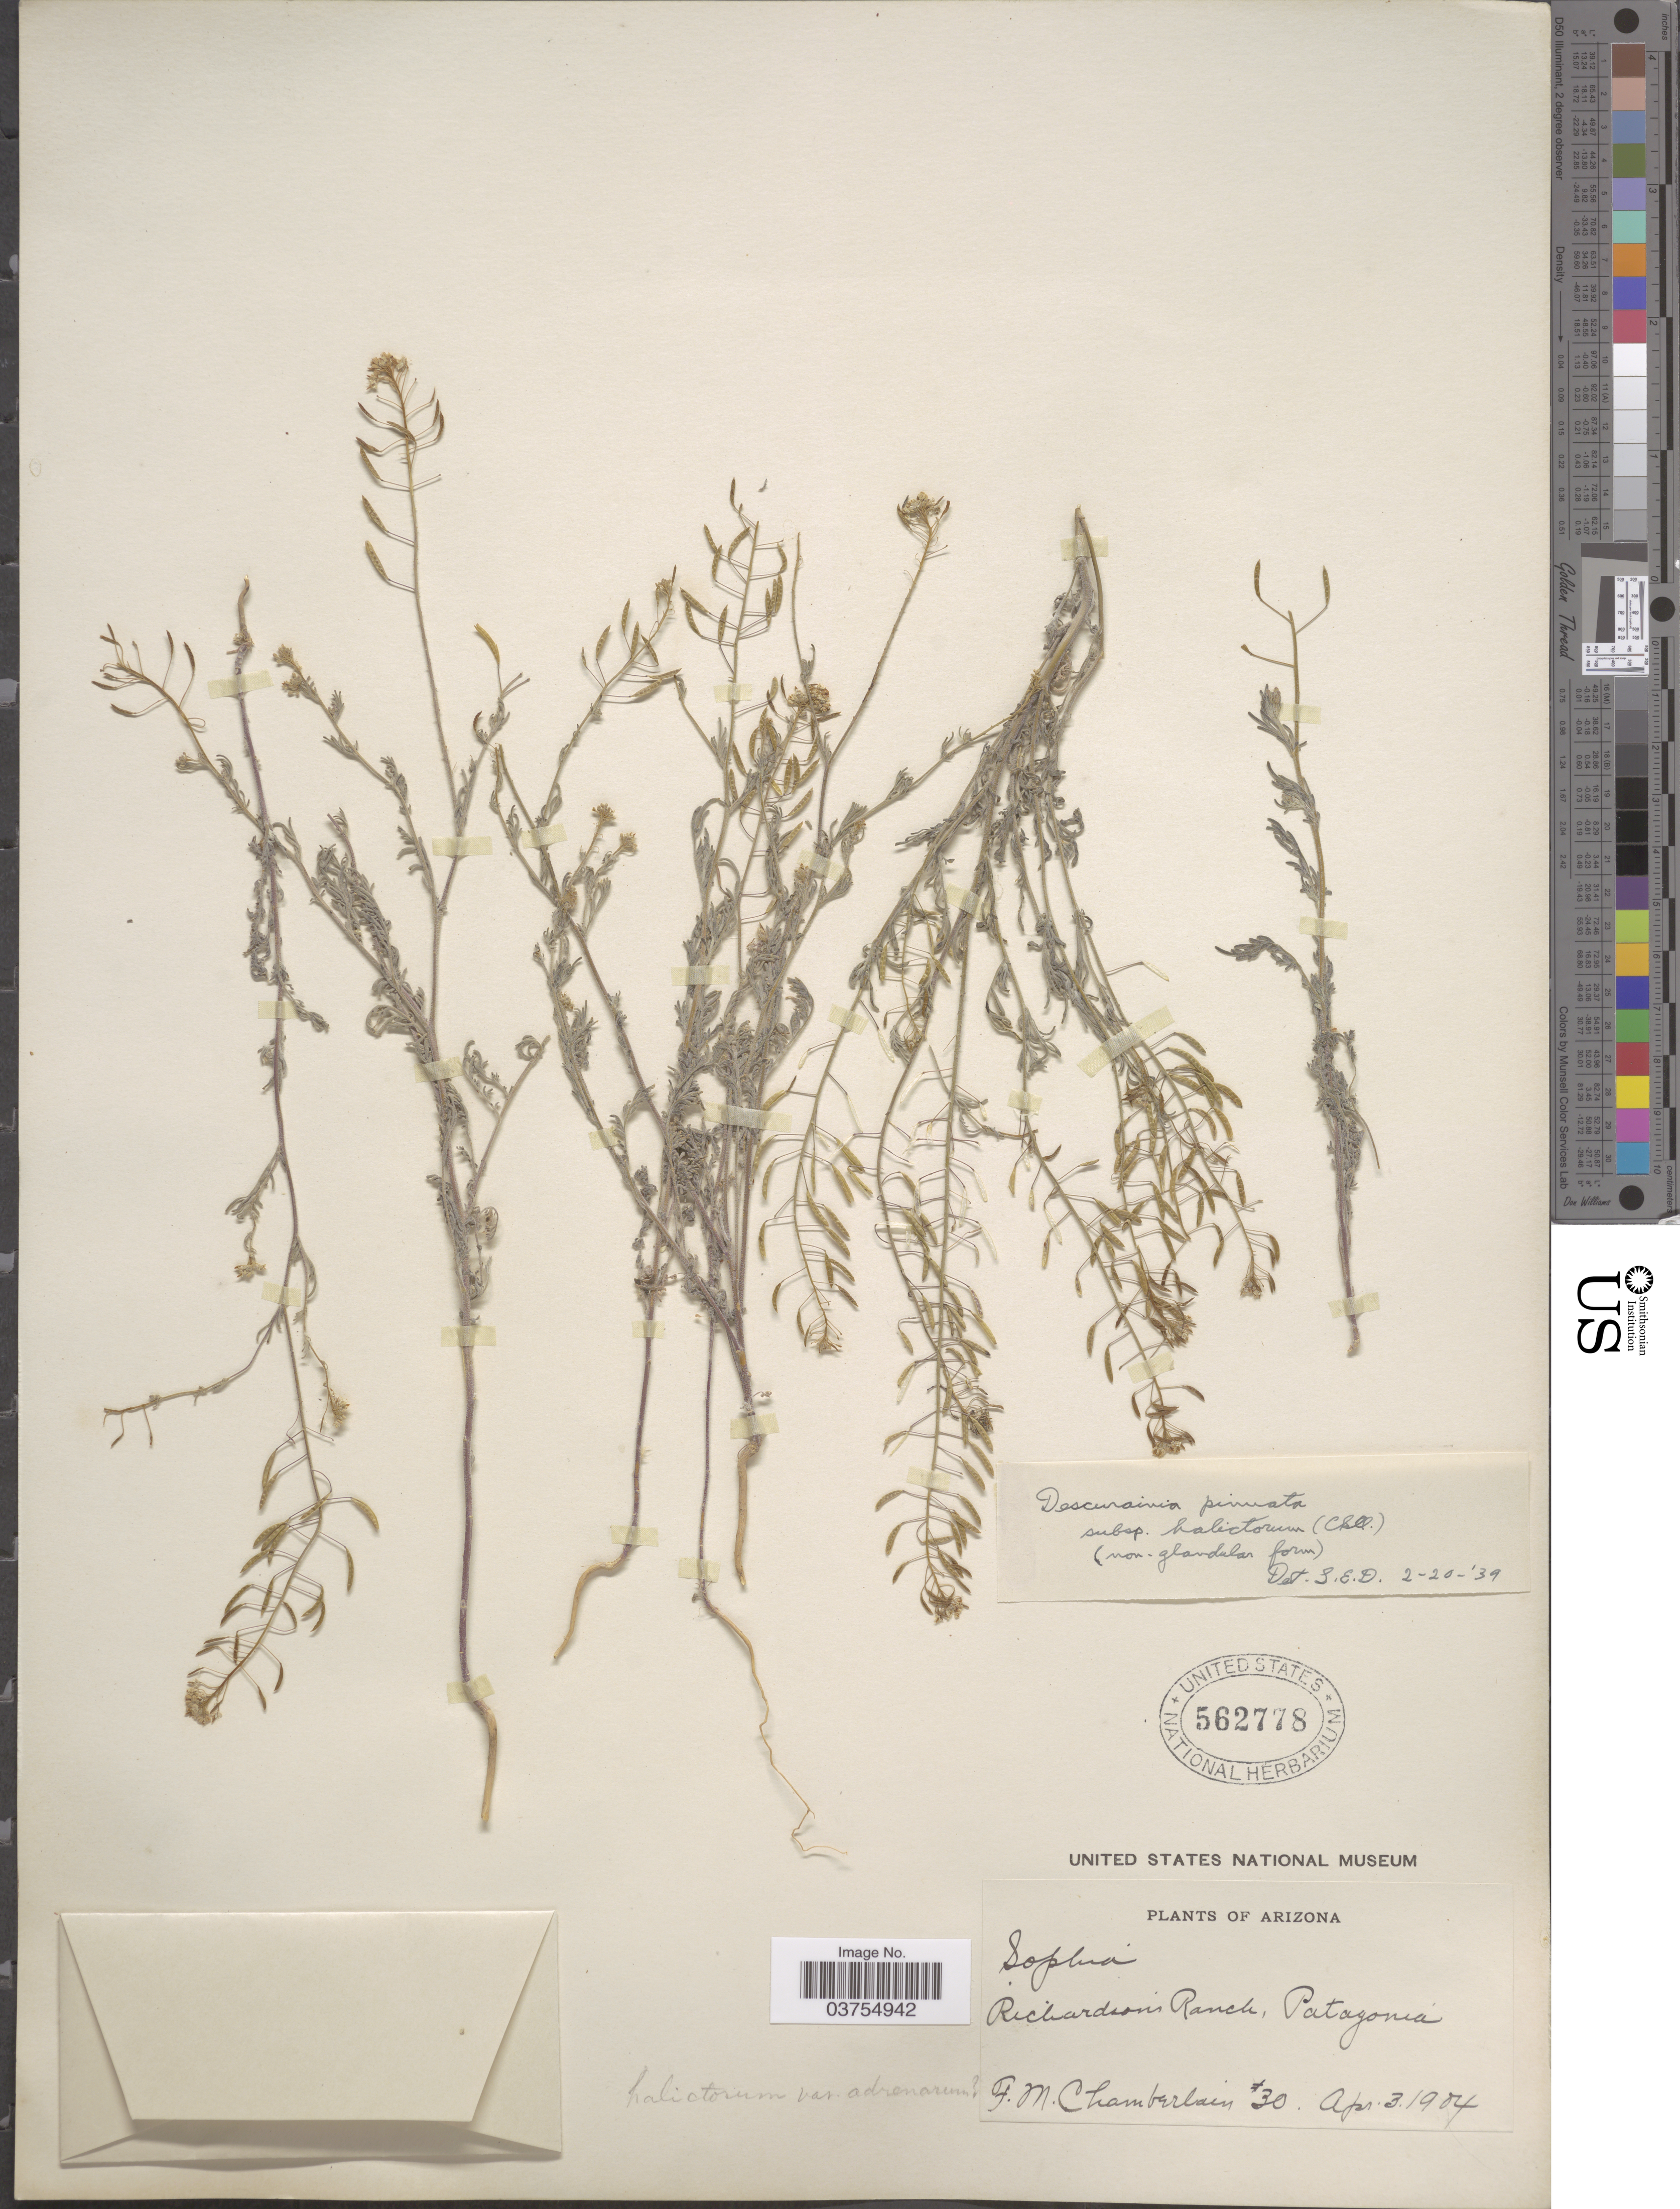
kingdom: Plantae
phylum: Tracheophyta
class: Magnoliopsida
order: Brassicales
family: Brassicaceae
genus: Descurainia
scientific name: Descurainia pinnata subsp. halictorum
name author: (Cockerell) Detling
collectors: F. Chamberlain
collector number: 30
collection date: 1904-04-03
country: United States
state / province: Arizona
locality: Richardsons Ranch, Patagonia.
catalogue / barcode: US 562778